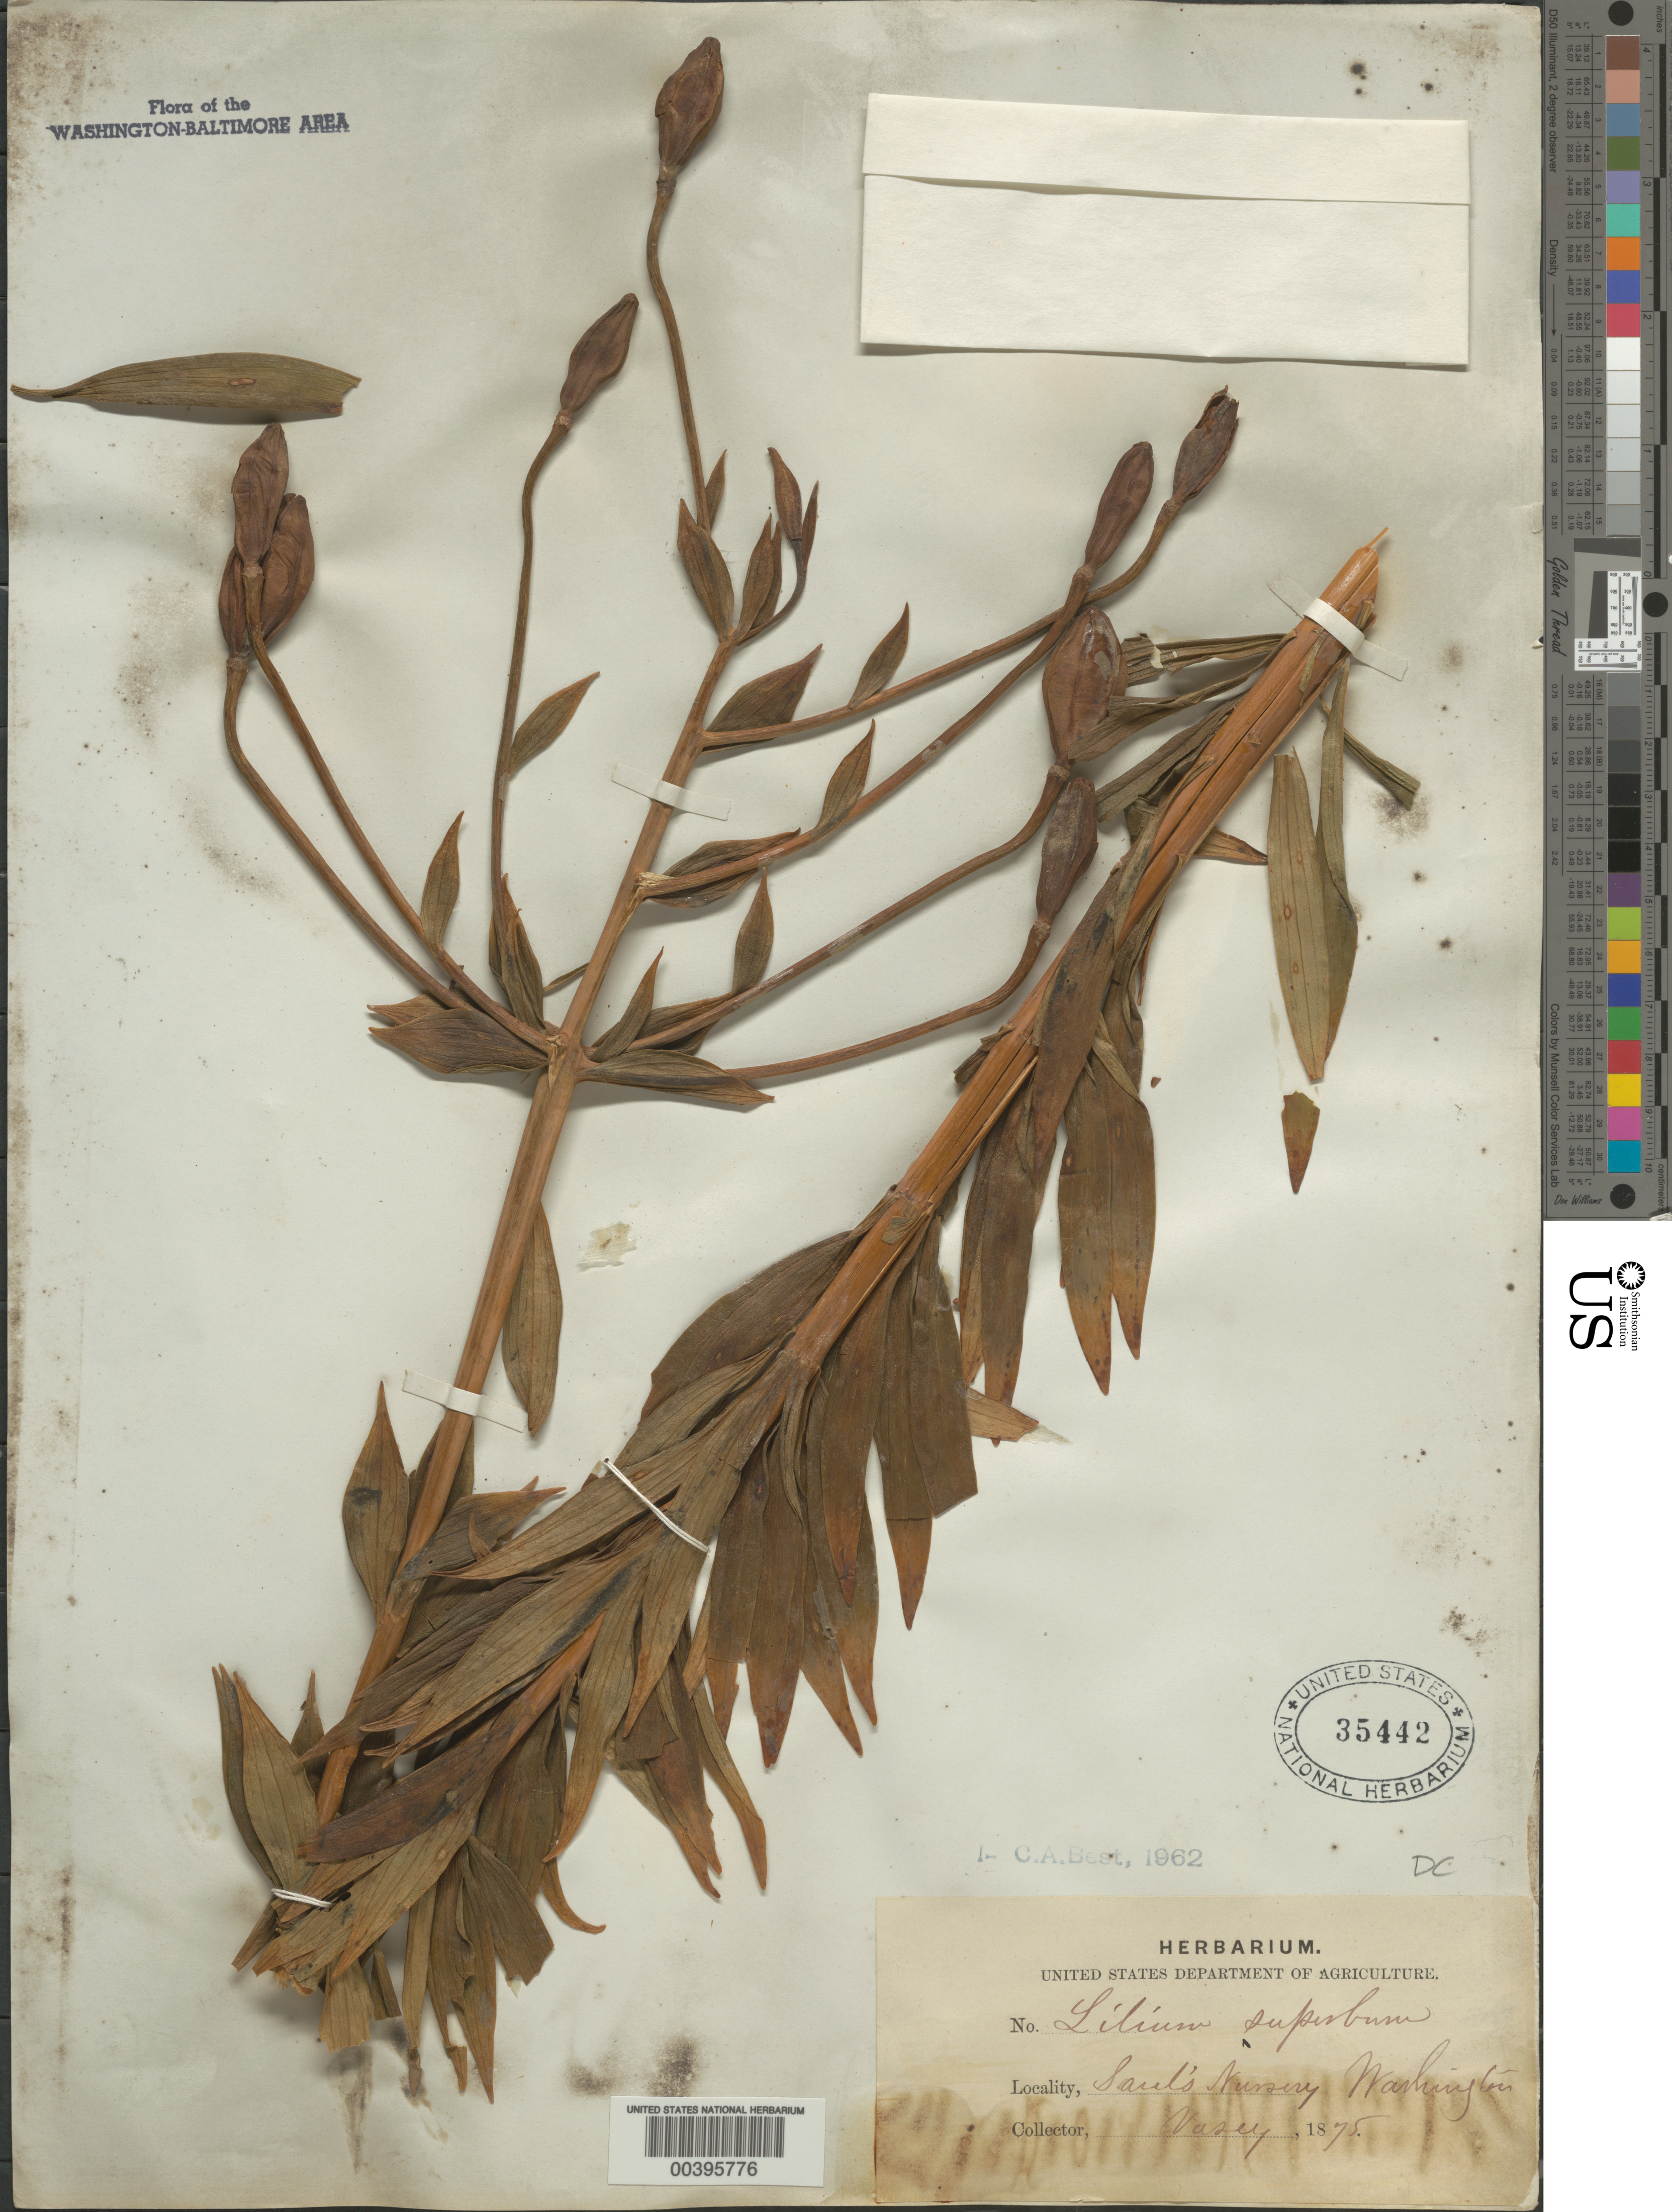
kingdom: Plantae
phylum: Tracheophyta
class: Liliopsida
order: Liliales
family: Liliaceae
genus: Lilium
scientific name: Lilium superbum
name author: L.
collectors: G. Vasey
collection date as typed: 1875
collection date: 1875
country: United States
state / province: District of Columbia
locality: Sauls Nursery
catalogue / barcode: US 35442